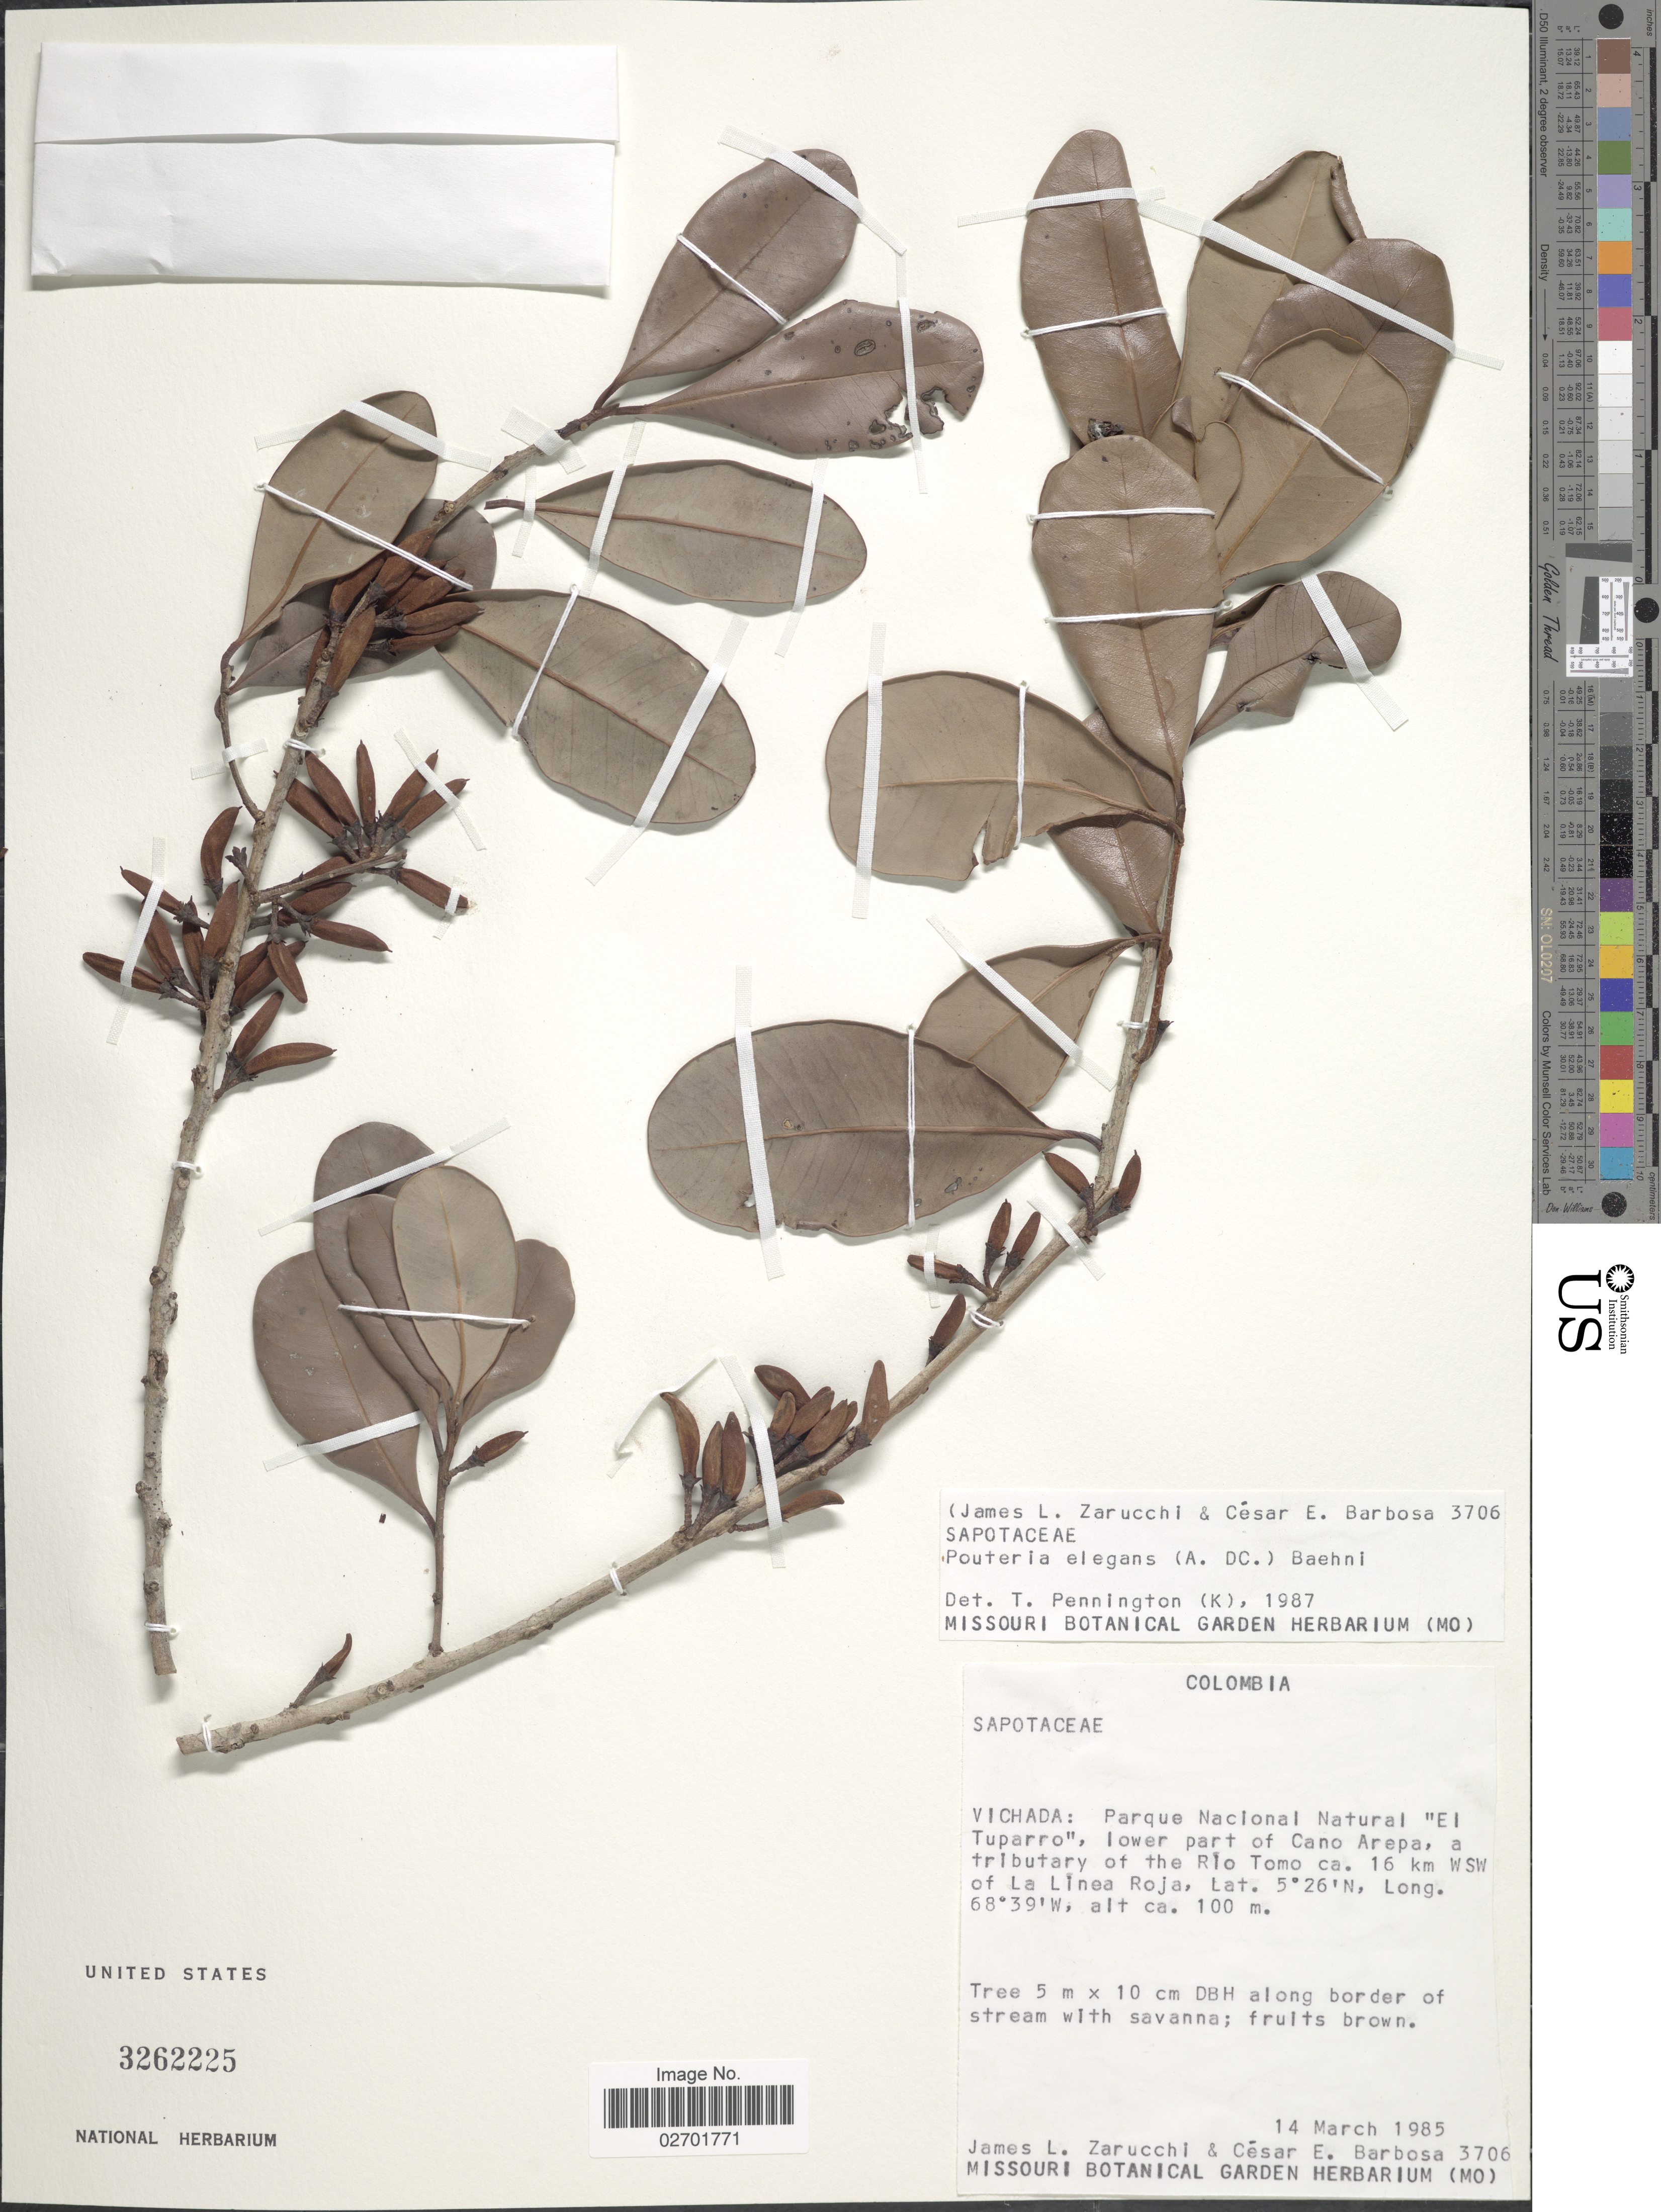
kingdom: Plantae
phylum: Tracheophyta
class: Magnoliopsida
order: Ericales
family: Sapotaceae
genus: Pouteria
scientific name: Pouteria elegans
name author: (A. DC.) Baehni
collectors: J. L. Zarucchi & C. E. Barbosa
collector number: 3706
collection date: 1985-03-14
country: Colombia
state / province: Vichada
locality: Vichada: Parque Nacional Natural "El Tuparro" lower part of Cano Arepa, a tributary of the Rio Tomo, 16 km WSW of La Linea Rojal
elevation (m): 100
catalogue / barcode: US 3262225